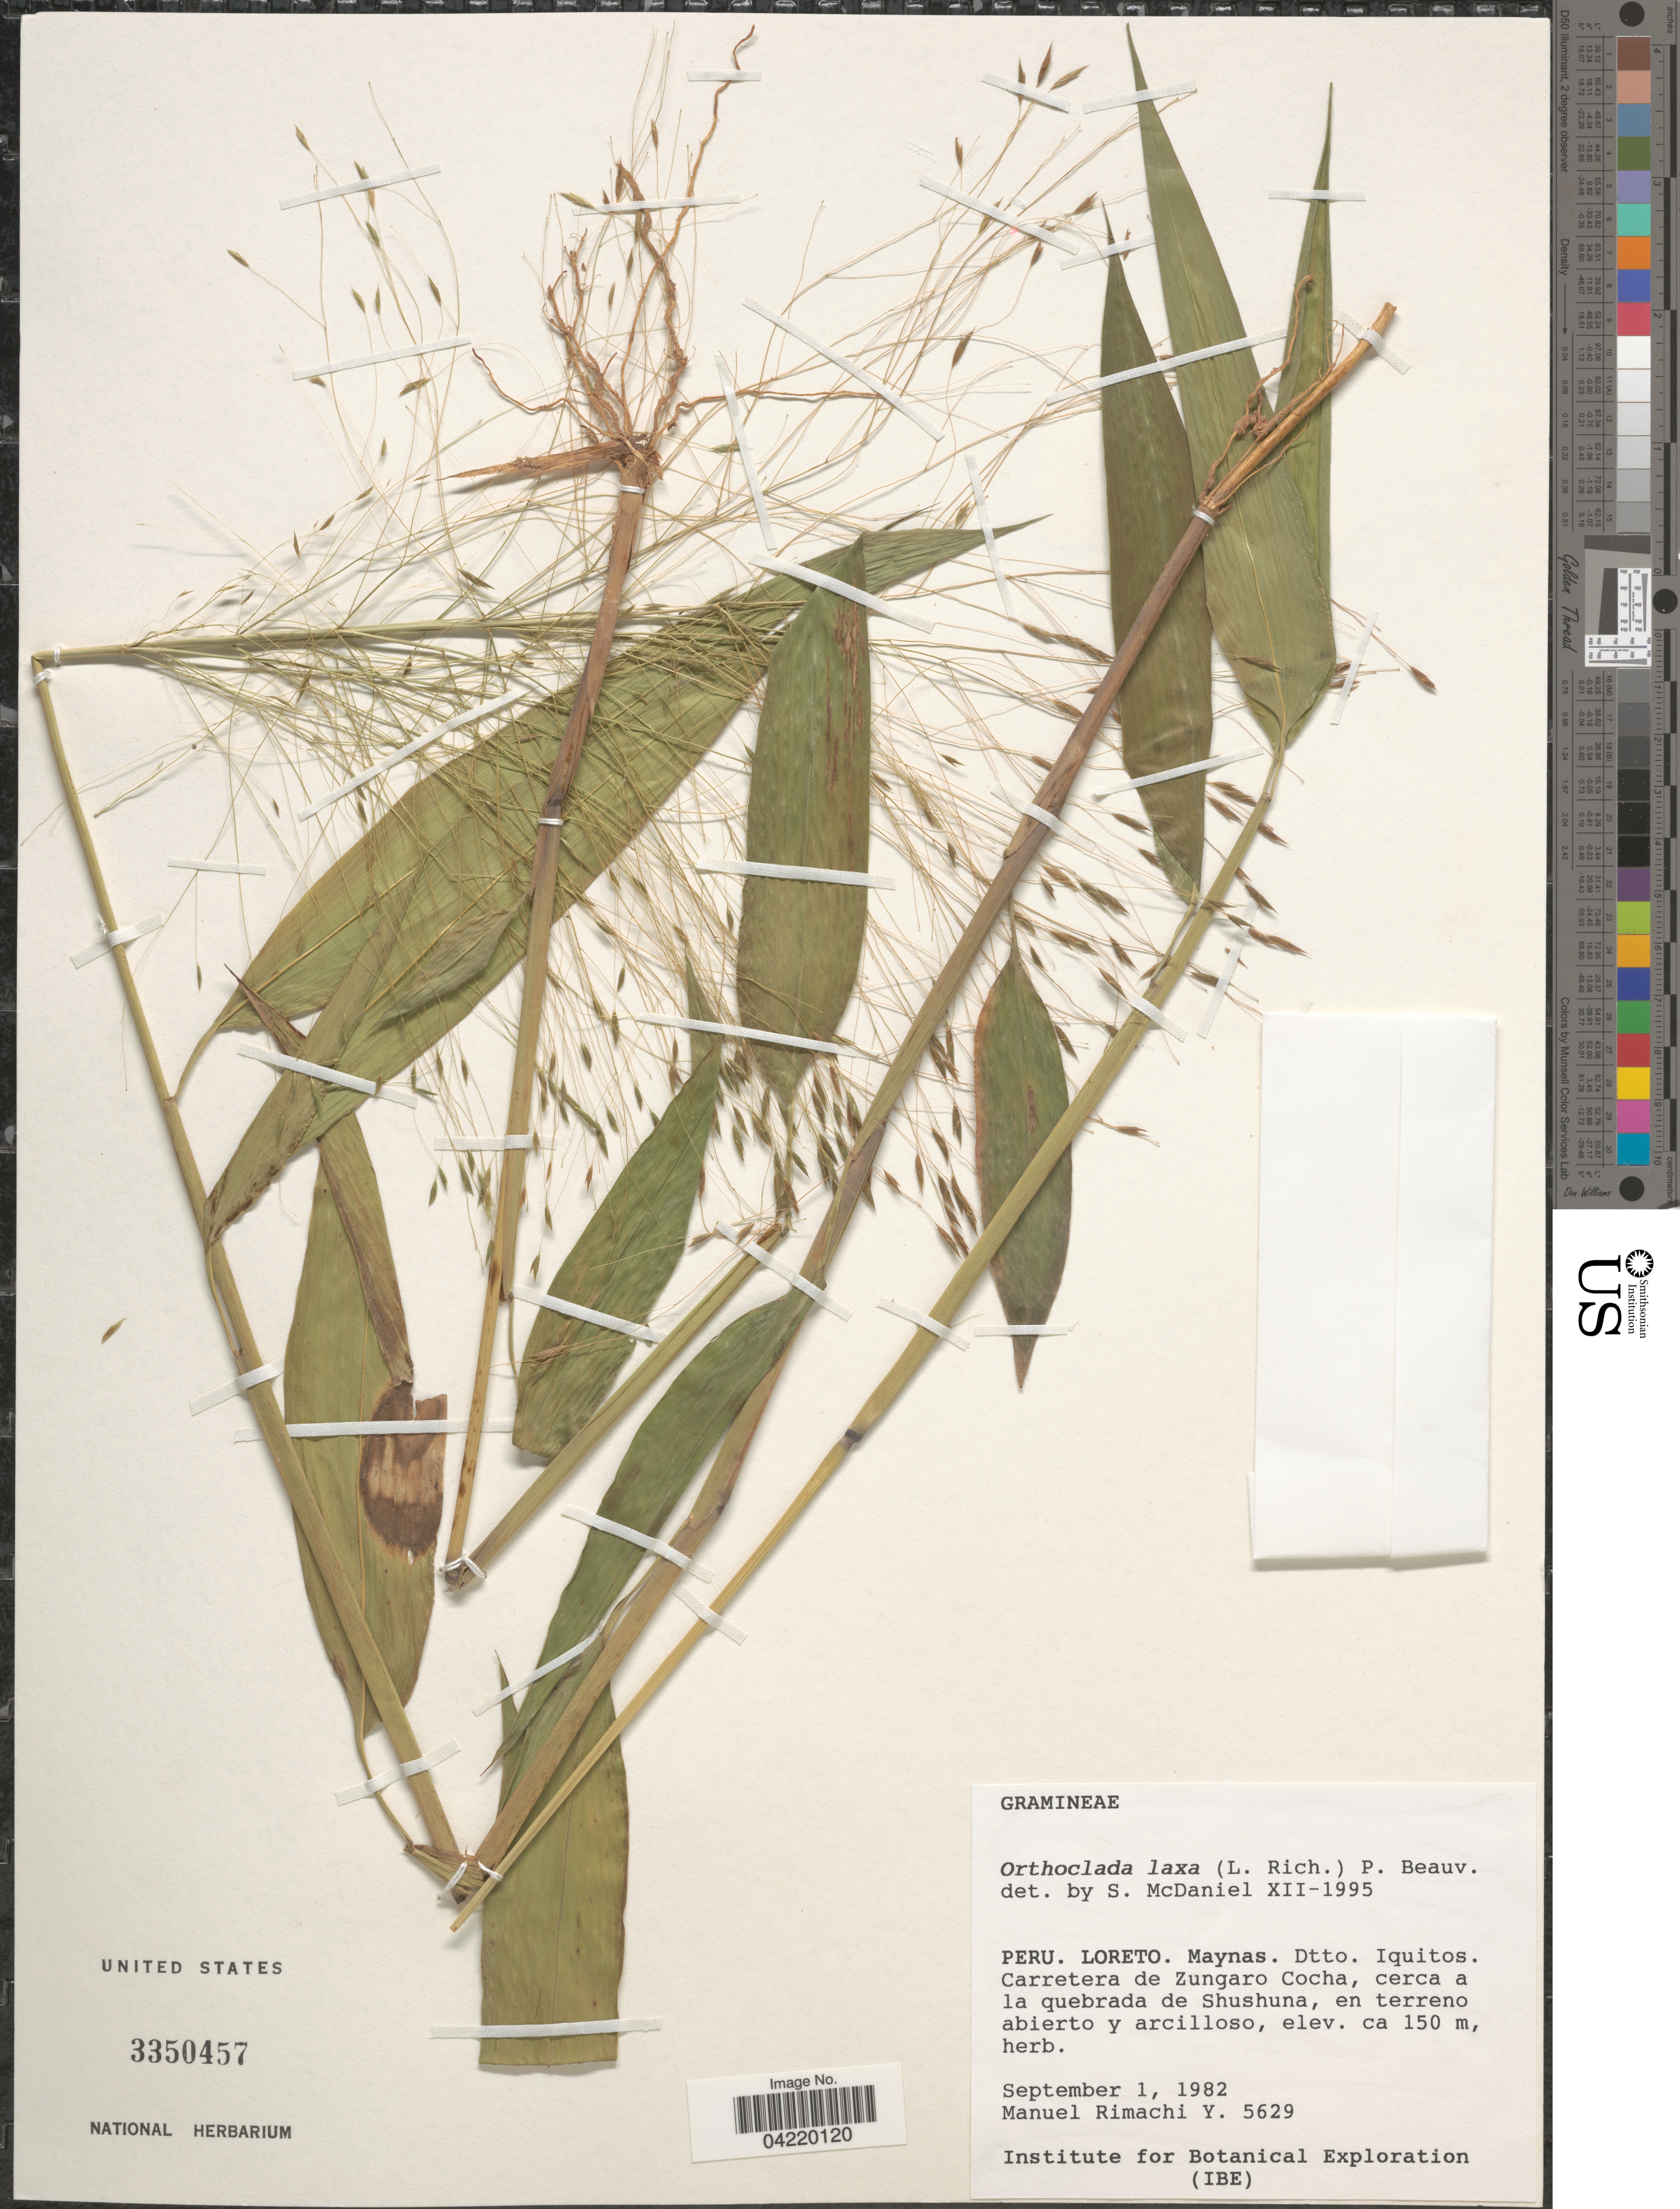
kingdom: Plantae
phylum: Tracheophyta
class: Liliopsida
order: Poales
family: Poaceae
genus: Orthoclada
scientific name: Orthoclada laxa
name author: P. Beauv.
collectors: M. Rimachi Y.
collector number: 5629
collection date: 1982-09-01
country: Peru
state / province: Loreto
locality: Maynas. Dtto. Iquitos. Carretera de Zungaro Cocha, cerca a la quebrada de Shushuna, en terreno abierto y arcilloso. Institute for Botanical Exploration (IBE).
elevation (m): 150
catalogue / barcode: US 3350457